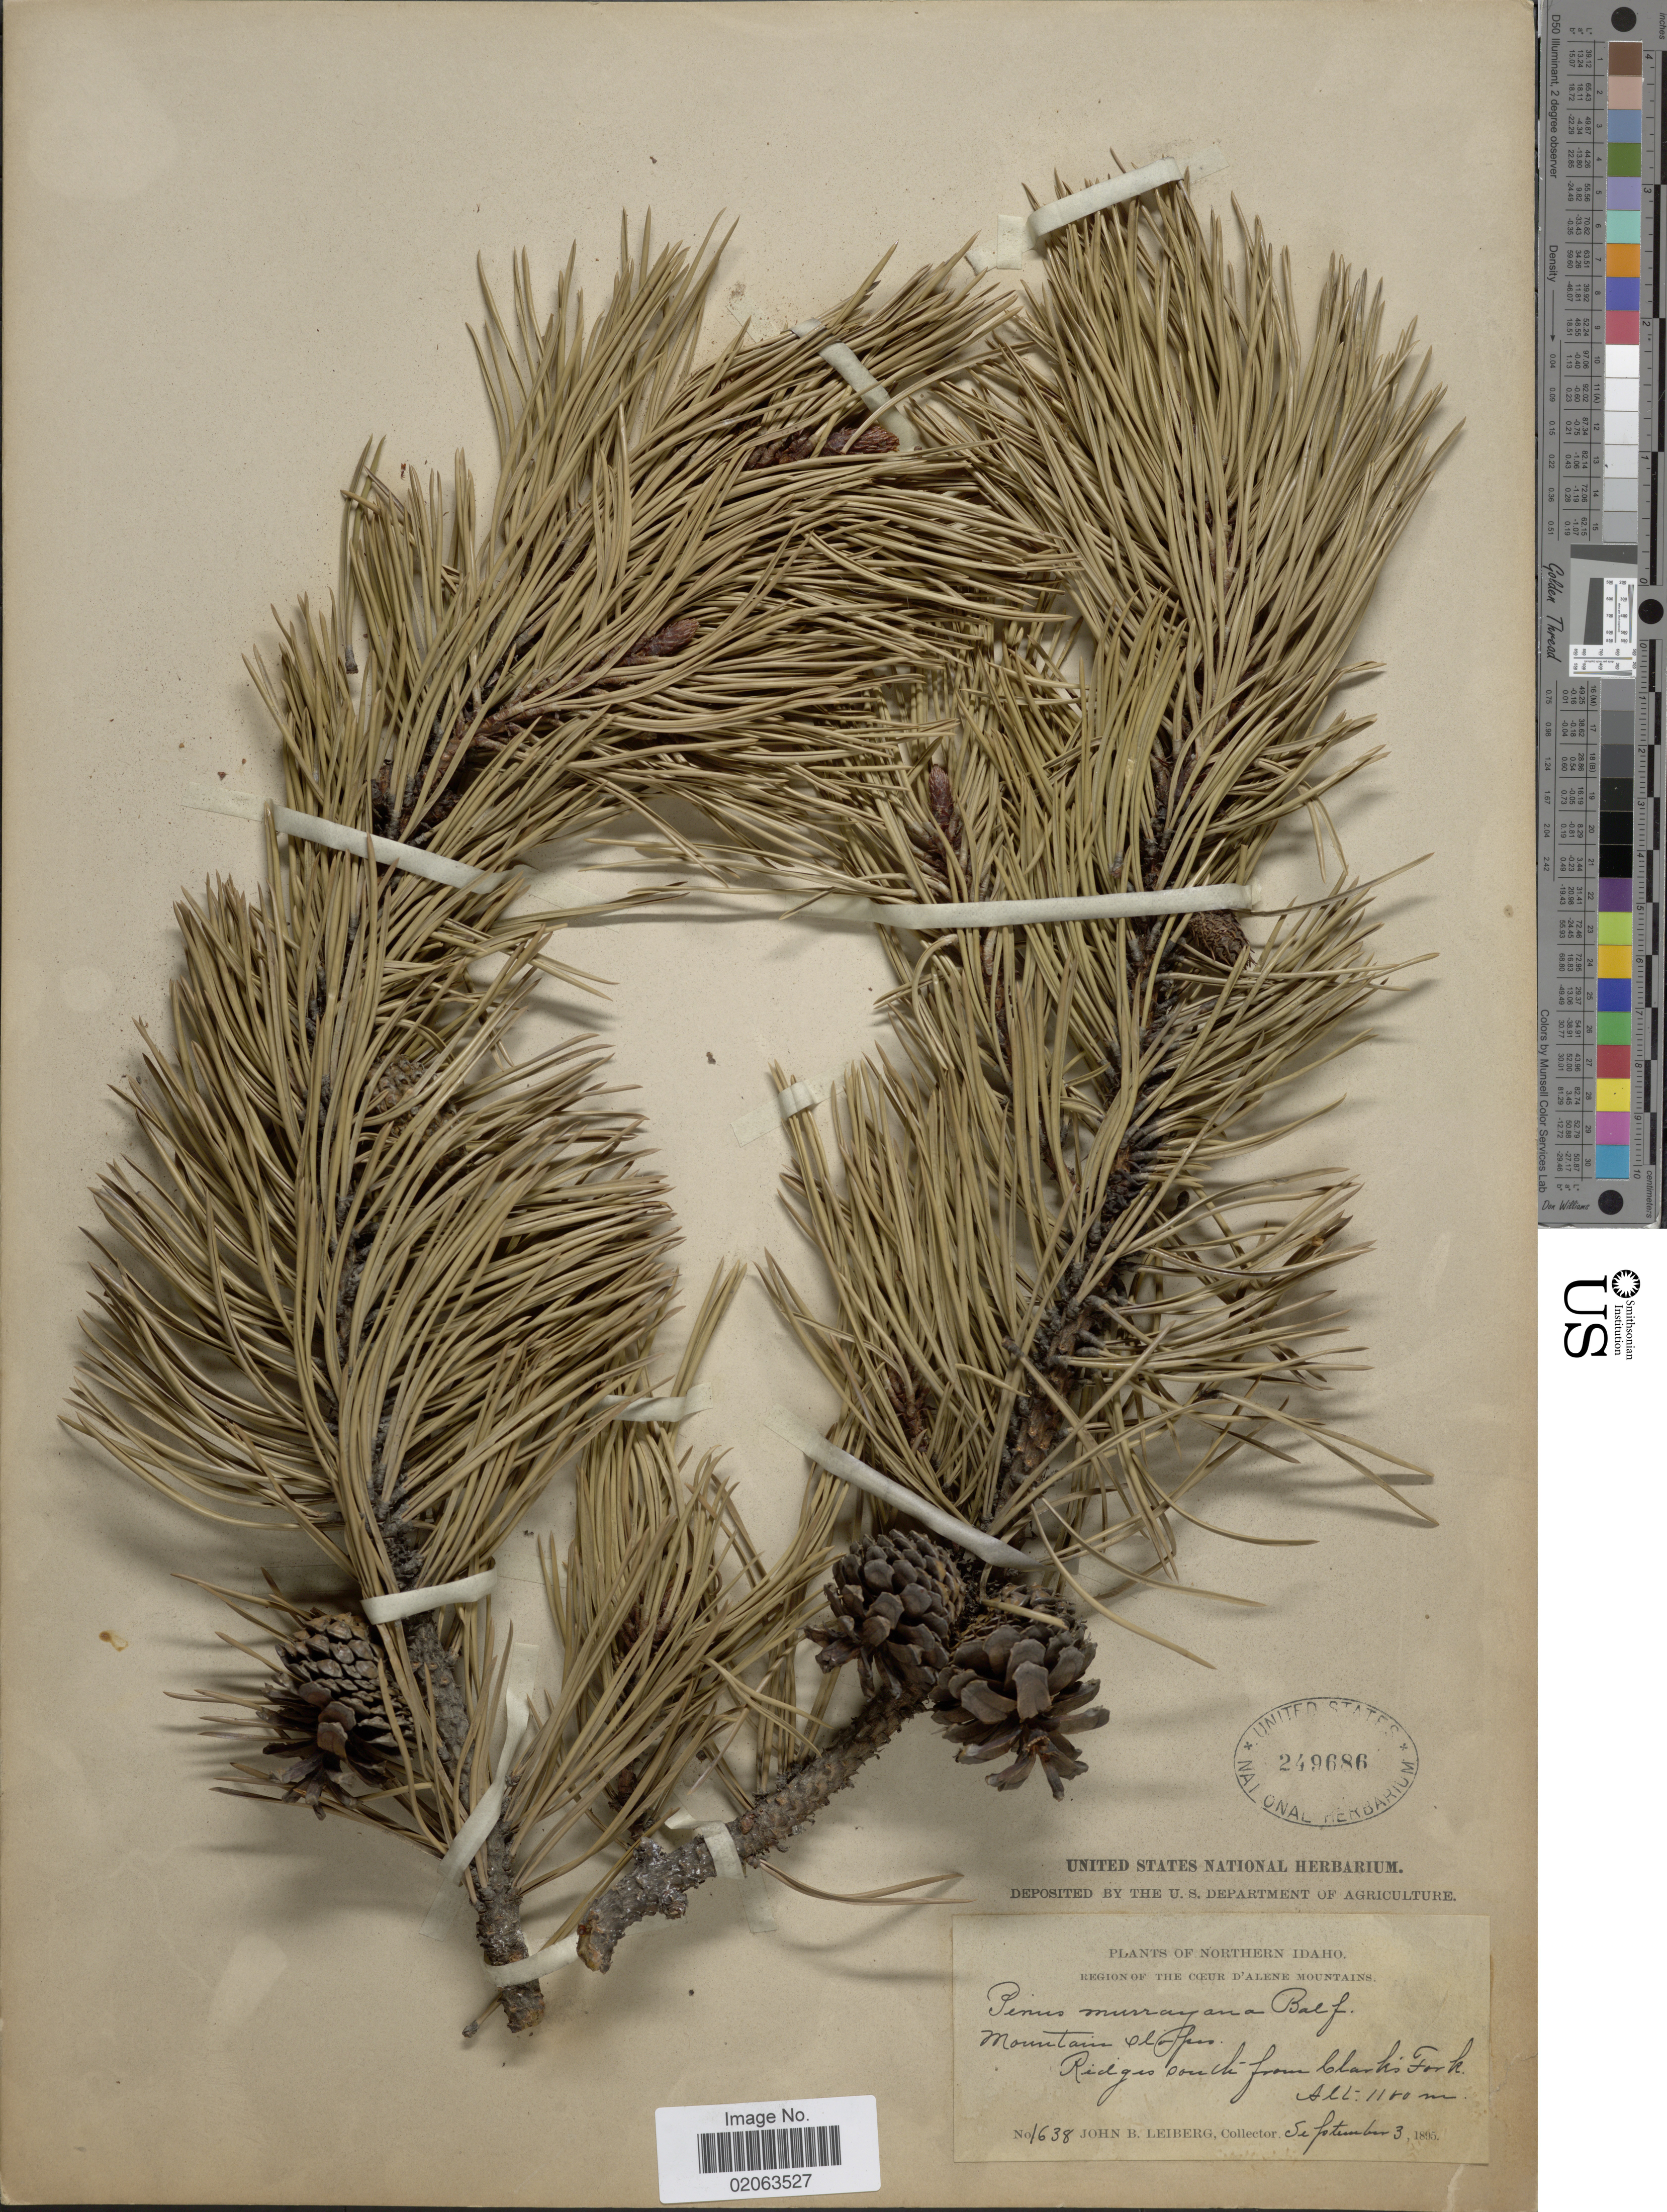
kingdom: Plantae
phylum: Tracheophyta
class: Pinopsida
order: Pinales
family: Pinaceae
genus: Pinus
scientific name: Pinus contorta var. latifolia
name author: Engelm. ex S. Watson in C. King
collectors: J. B. Leiberg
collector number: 1638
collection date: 1895-09-03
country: United States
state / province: Idaho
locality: Northern Idaho. Mountain slopes, Ridges south from Clarks Fork.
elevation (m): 1100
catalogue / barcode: US 249686